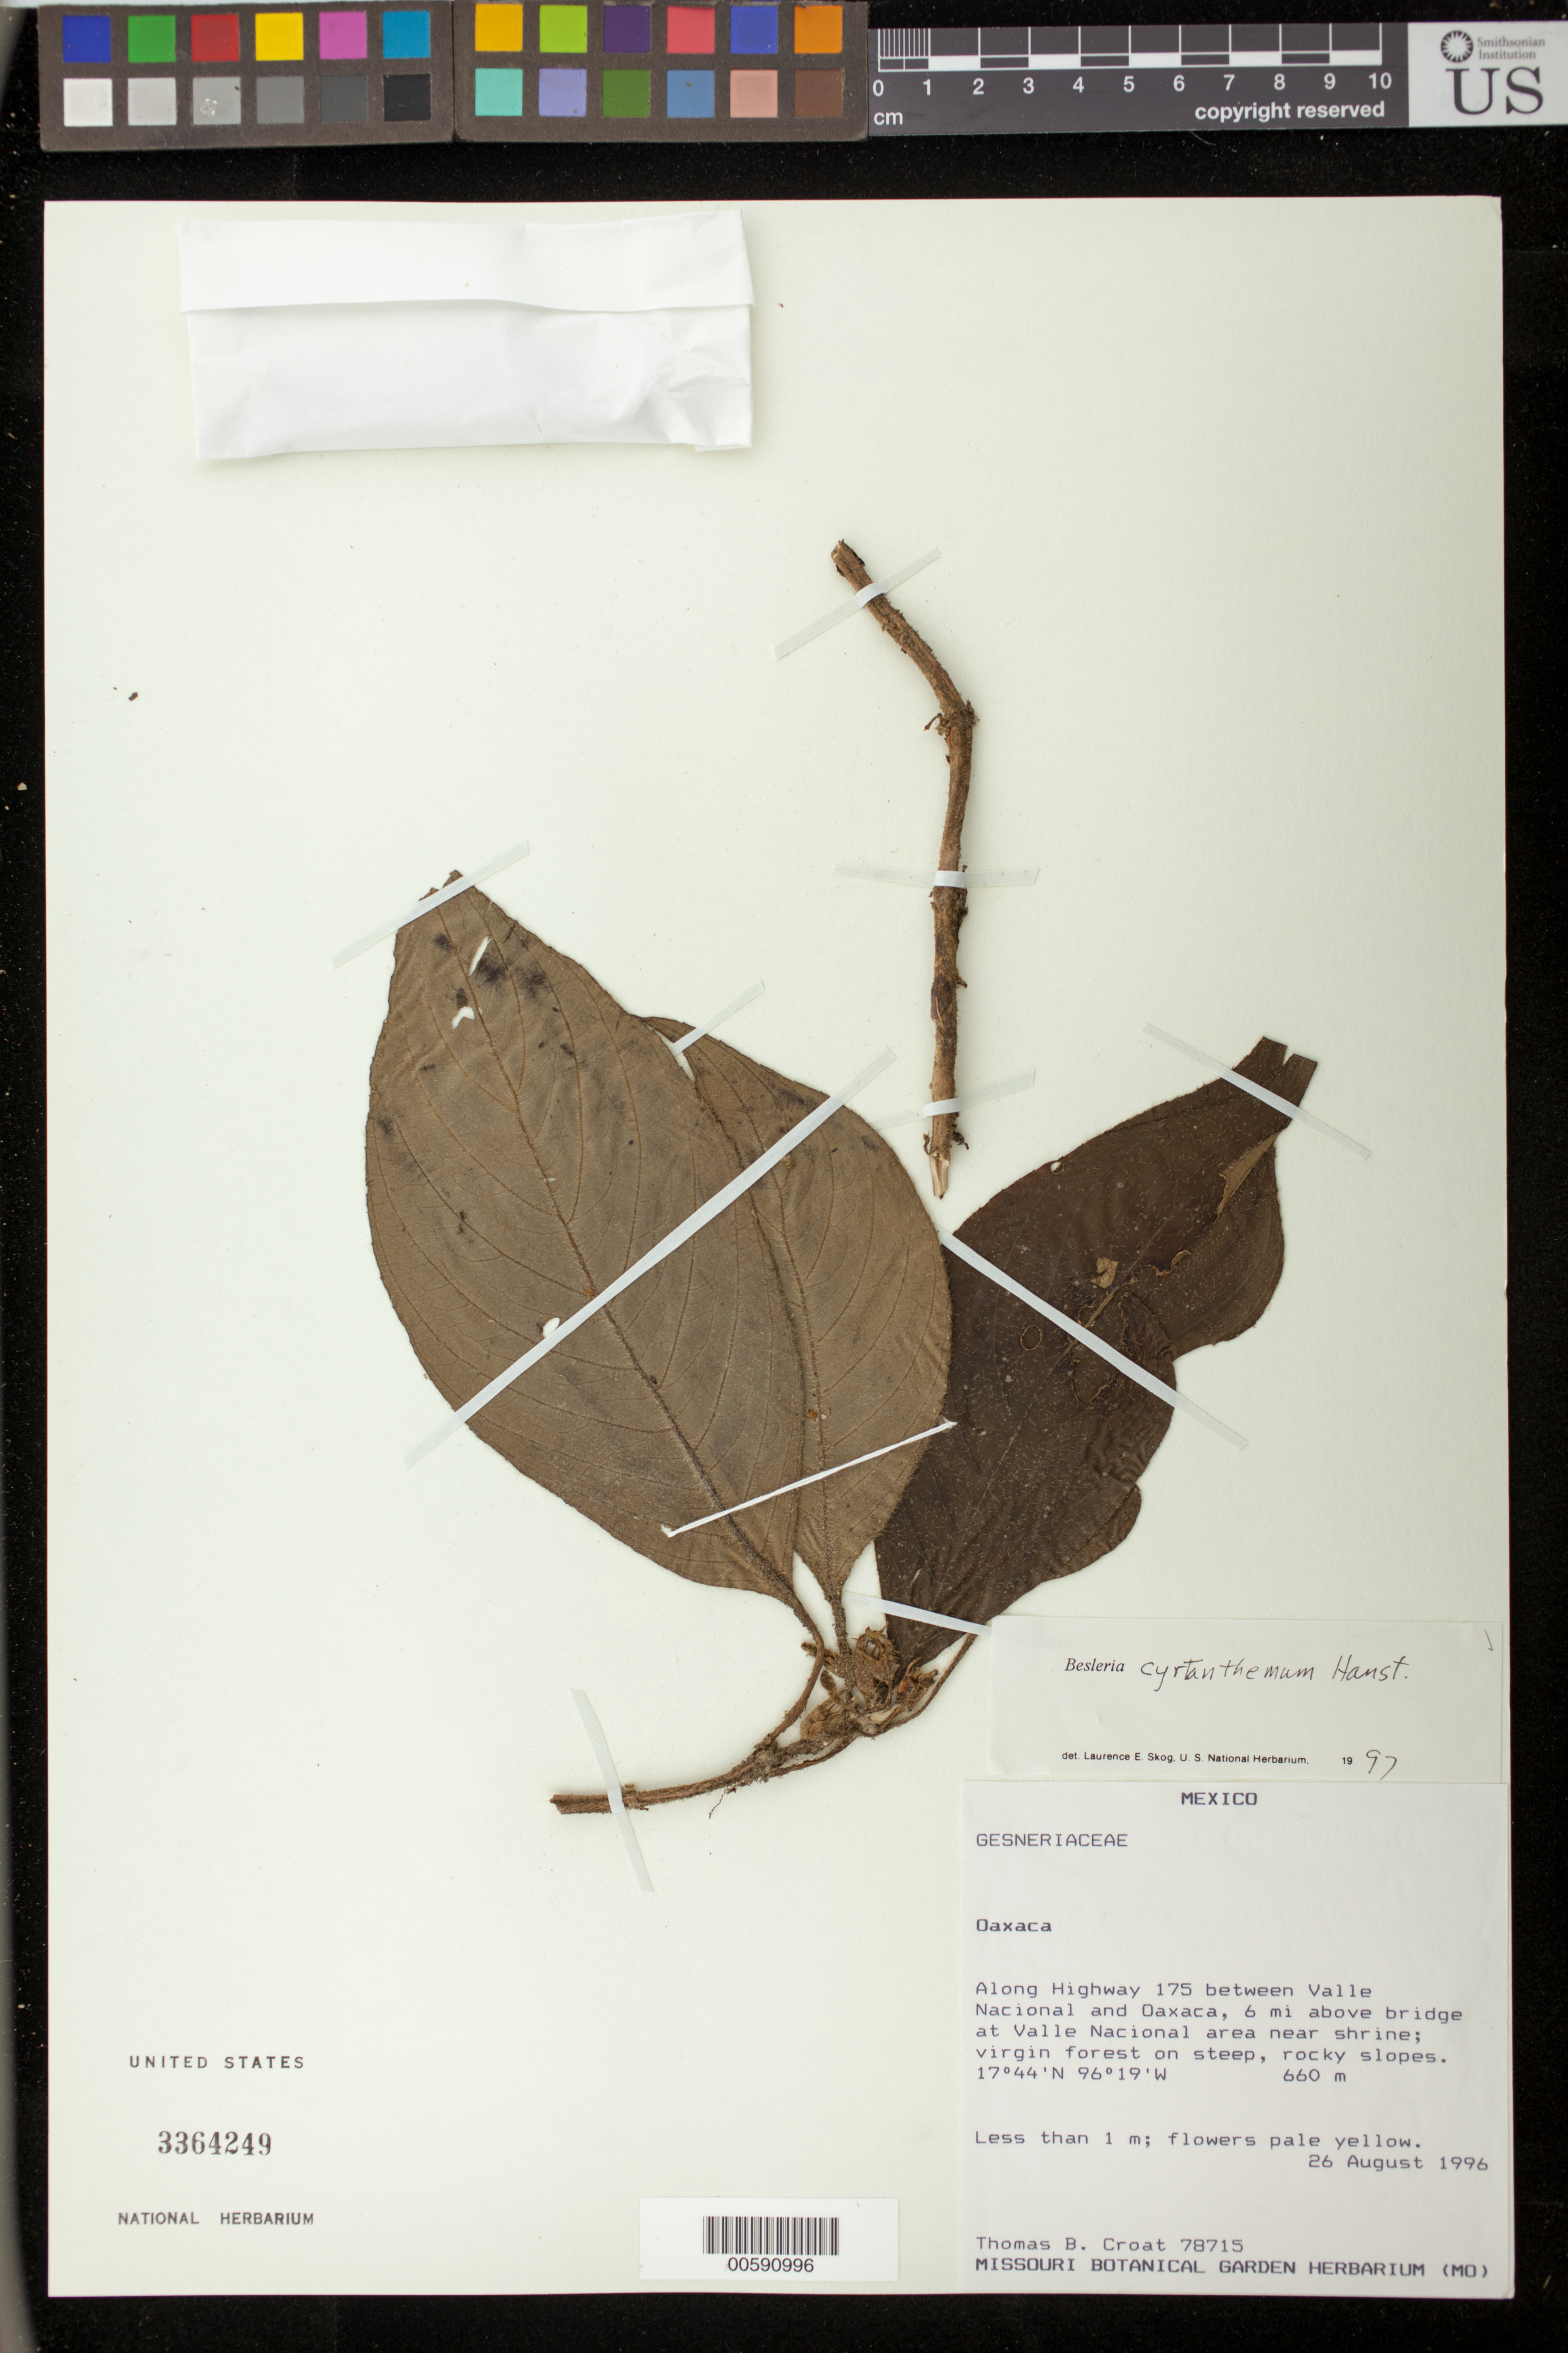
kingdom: Plantae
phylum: Tracheophyta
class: Magnoliopsida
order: Lamiales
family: Gesneriaceae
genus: Besleria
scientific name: Besleria cyrtanthemum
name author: Hanst.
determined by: Skog, Laurence E.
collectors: T. B. Croat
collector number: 78715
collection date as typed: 26 Aug 1996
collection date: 1996-08-26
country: Mexico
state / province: Oaxaca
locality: Along Highway 175 between Valle Nacional and Oaxaca, 61 mi above bridge at Valle Nacional area near shrine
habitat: Virgin forest on steep, rocky slopes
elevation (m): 660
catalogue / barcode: US 3364249